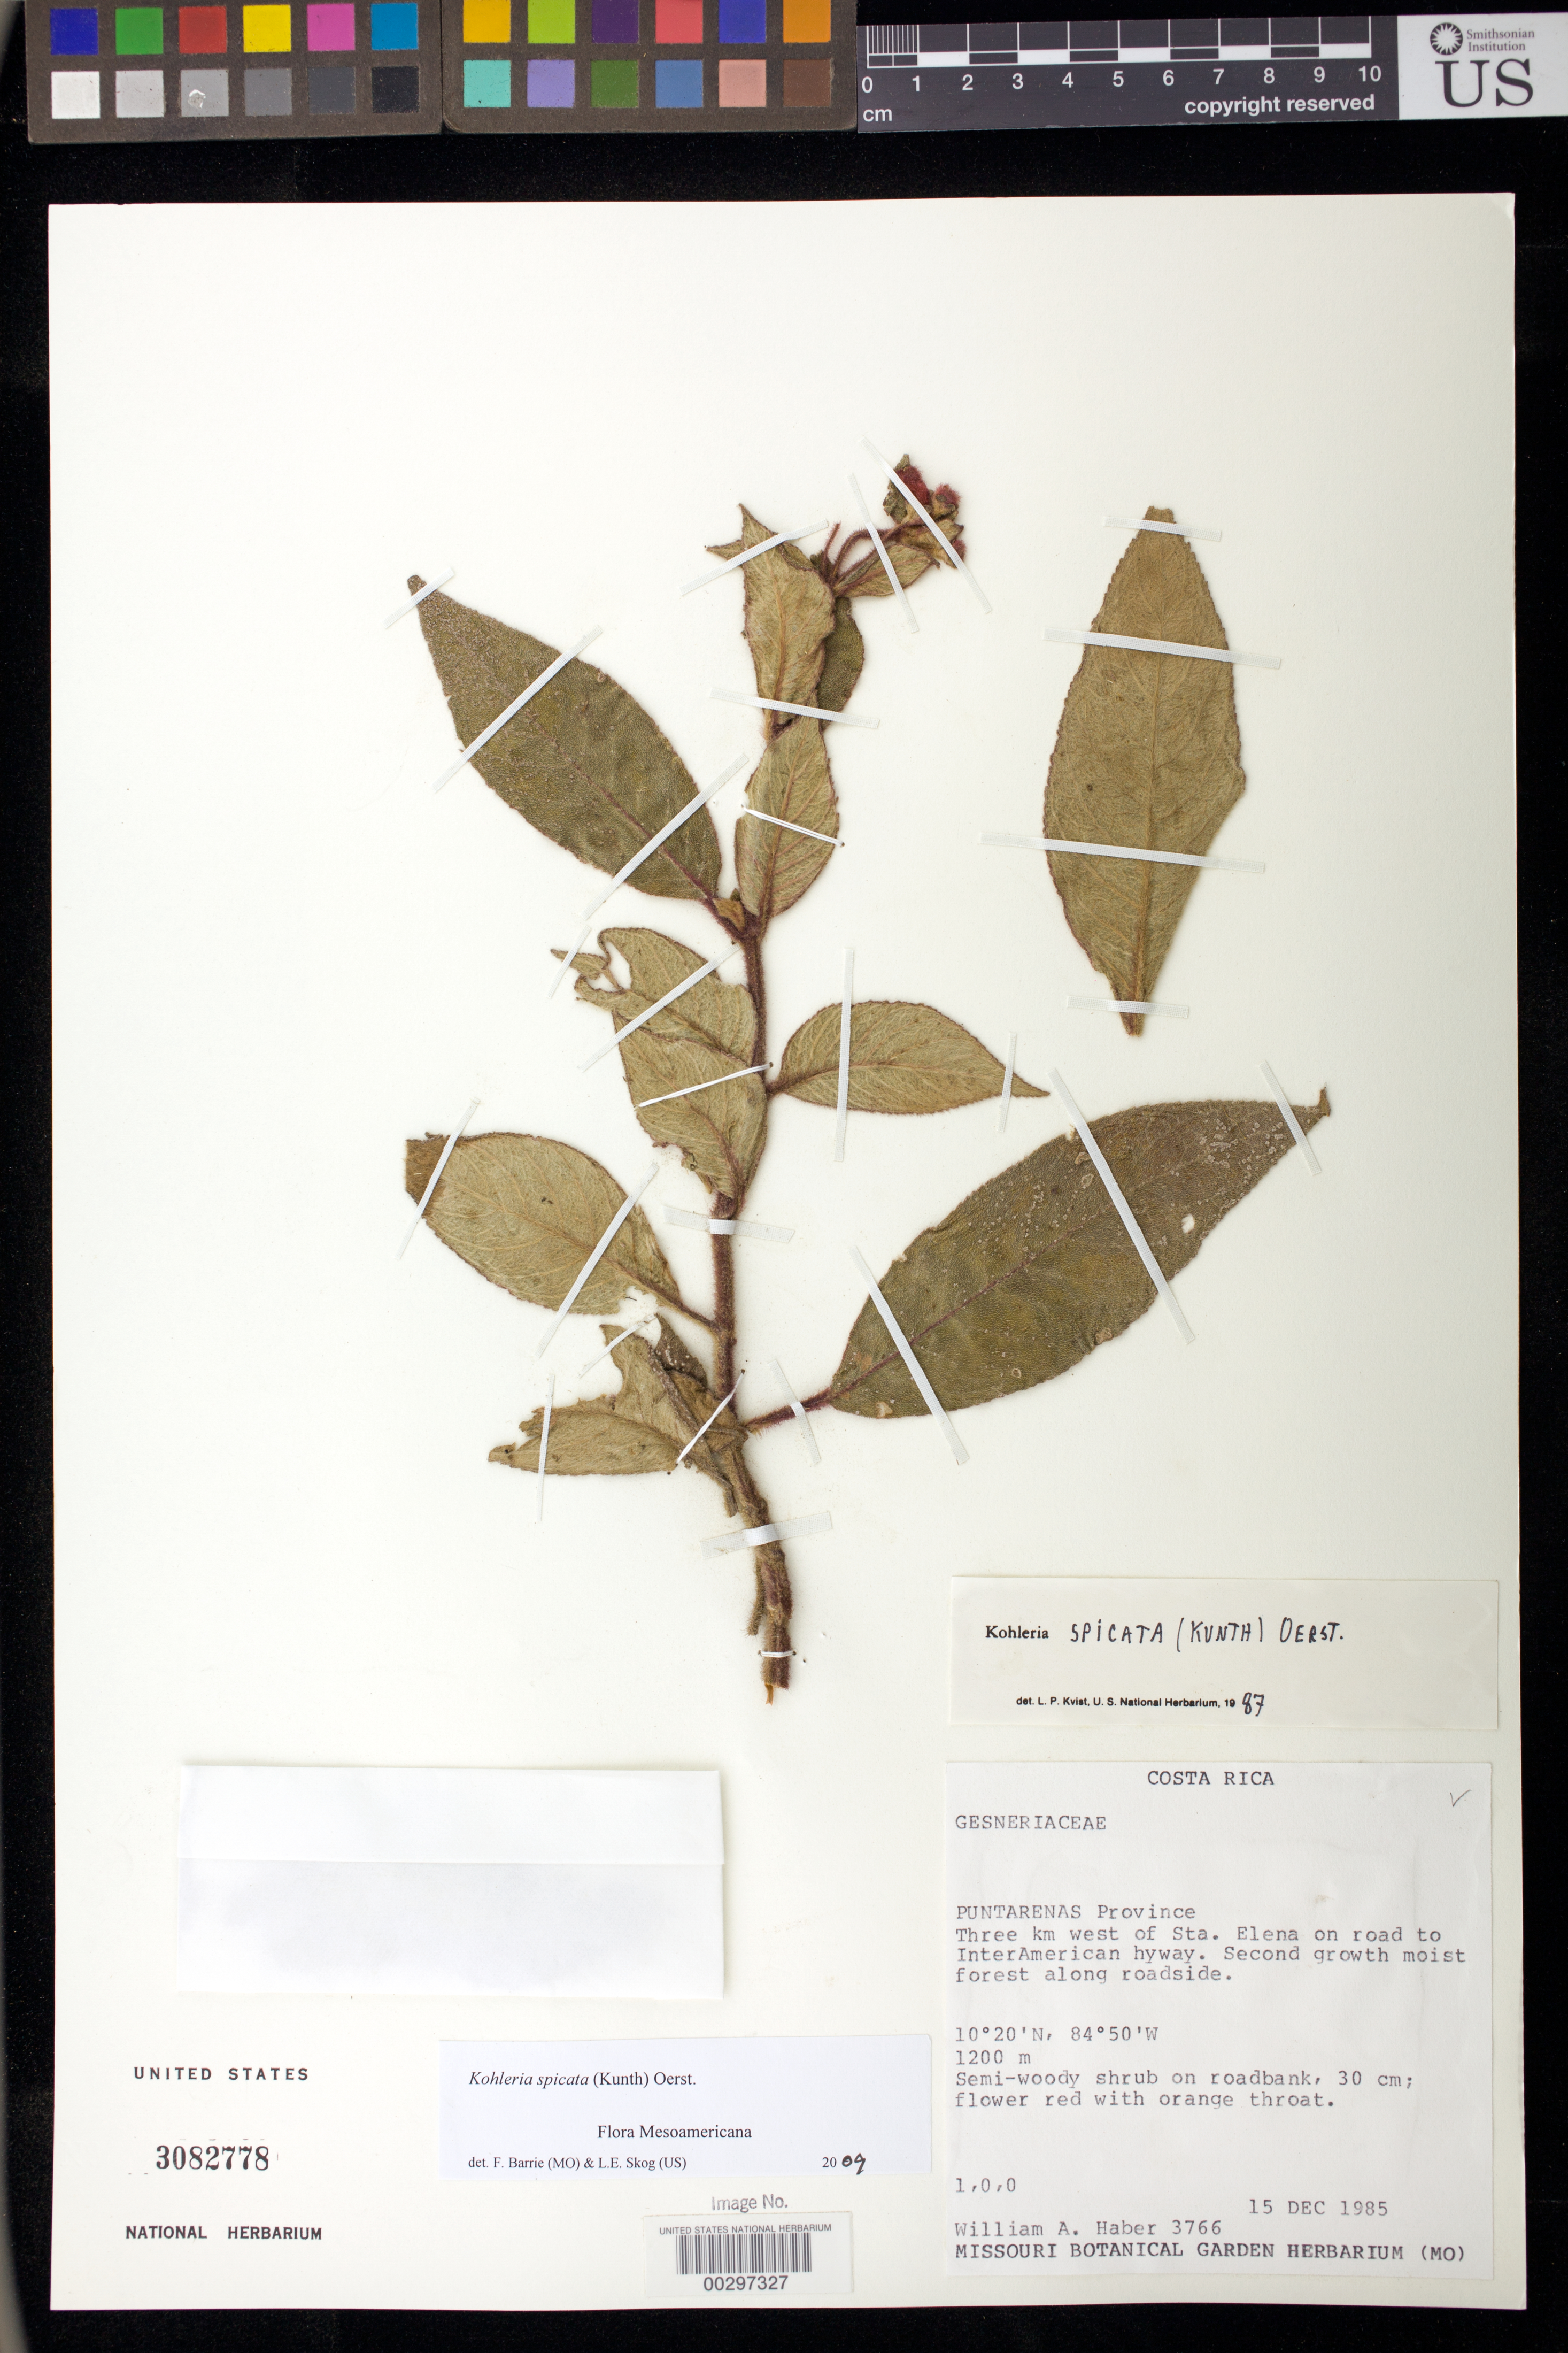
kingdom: Plantae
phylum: Tracheophyta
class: Magnoliopsida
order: Lamiales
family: Gesneriaceae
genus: Kohleria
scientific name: Kohleria spicata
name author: (Kunth) Oerst.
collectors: W. A. Haber & E. Bello C.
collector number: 3766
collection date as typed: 15 Dec 1985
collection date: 1985-12-15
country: Costa Rica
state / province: Puntarenas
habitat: Second growth moist forest along roadside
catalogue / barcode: US 3082778